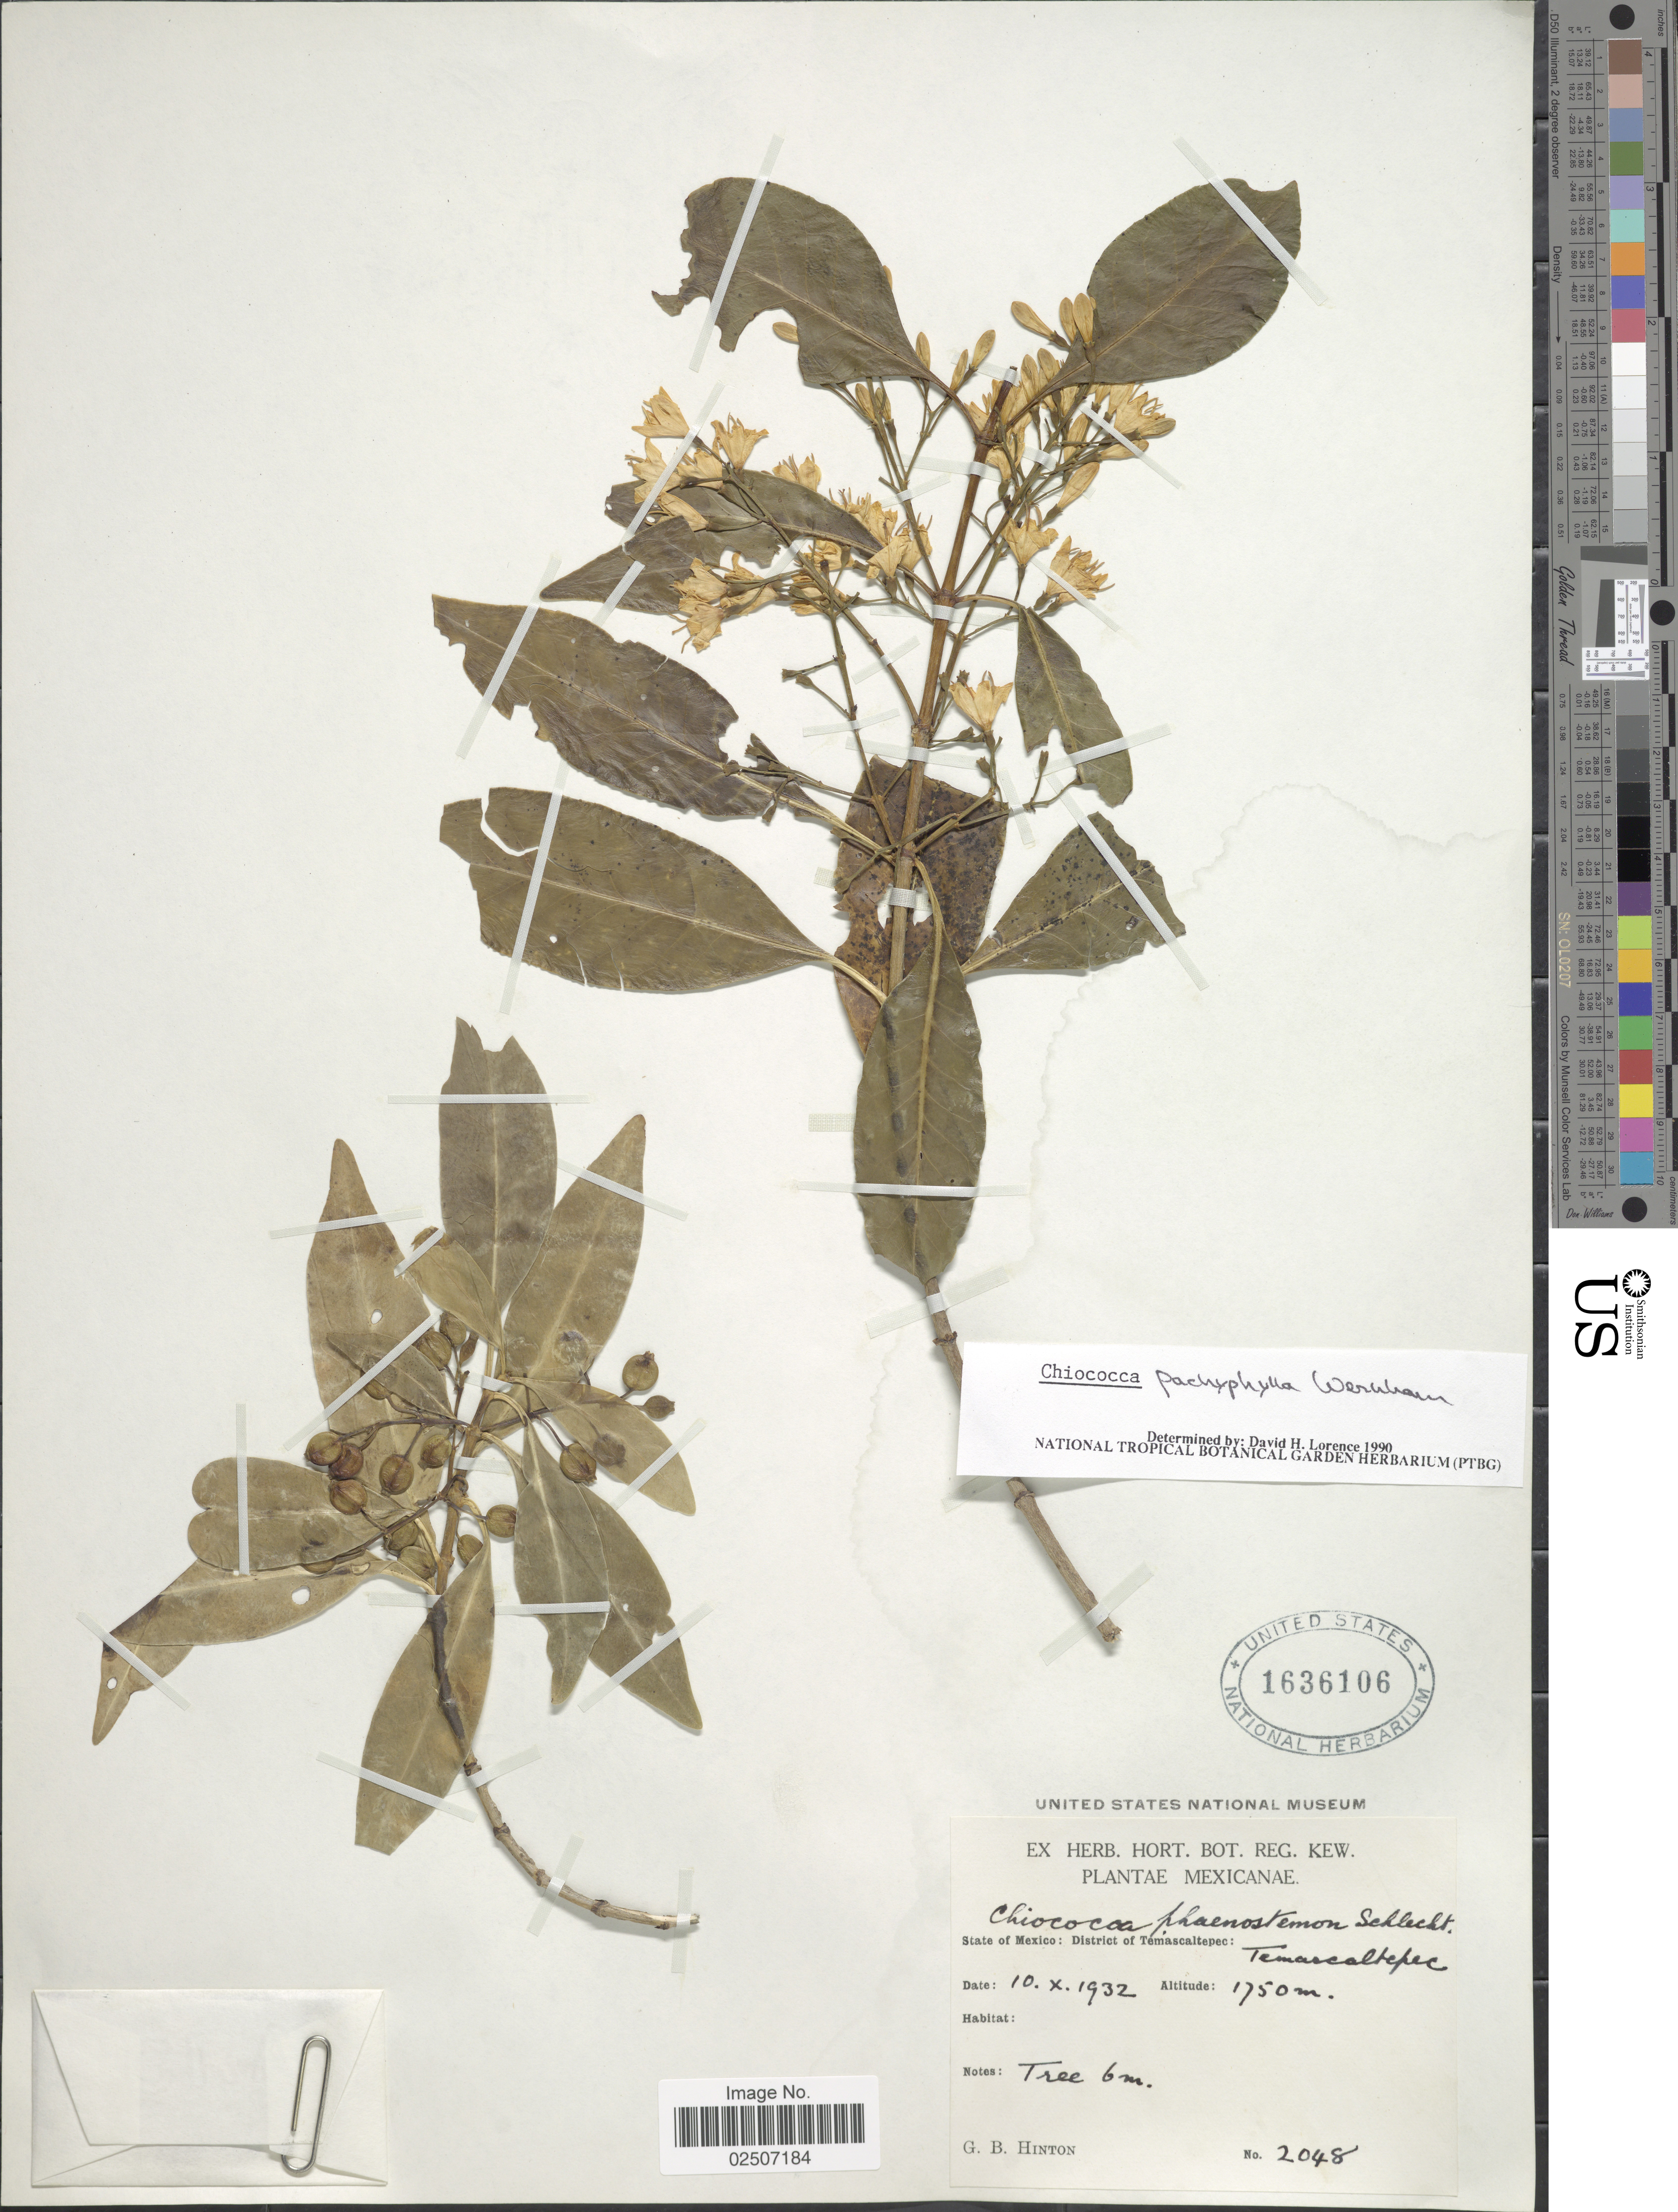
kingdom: Plantae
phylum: Tracheophyta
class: Magnoliopsida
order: Gentianales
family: Rubiaceae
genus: Chiococca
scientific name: Chiococca pachyphylla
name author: Wernham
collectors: G. B. Hinton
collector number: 2048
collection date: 1932-10-10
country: Mexico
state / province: México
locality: District of Temascaltepec: Temascaltepec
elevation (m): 1750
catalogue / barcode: US 1636106